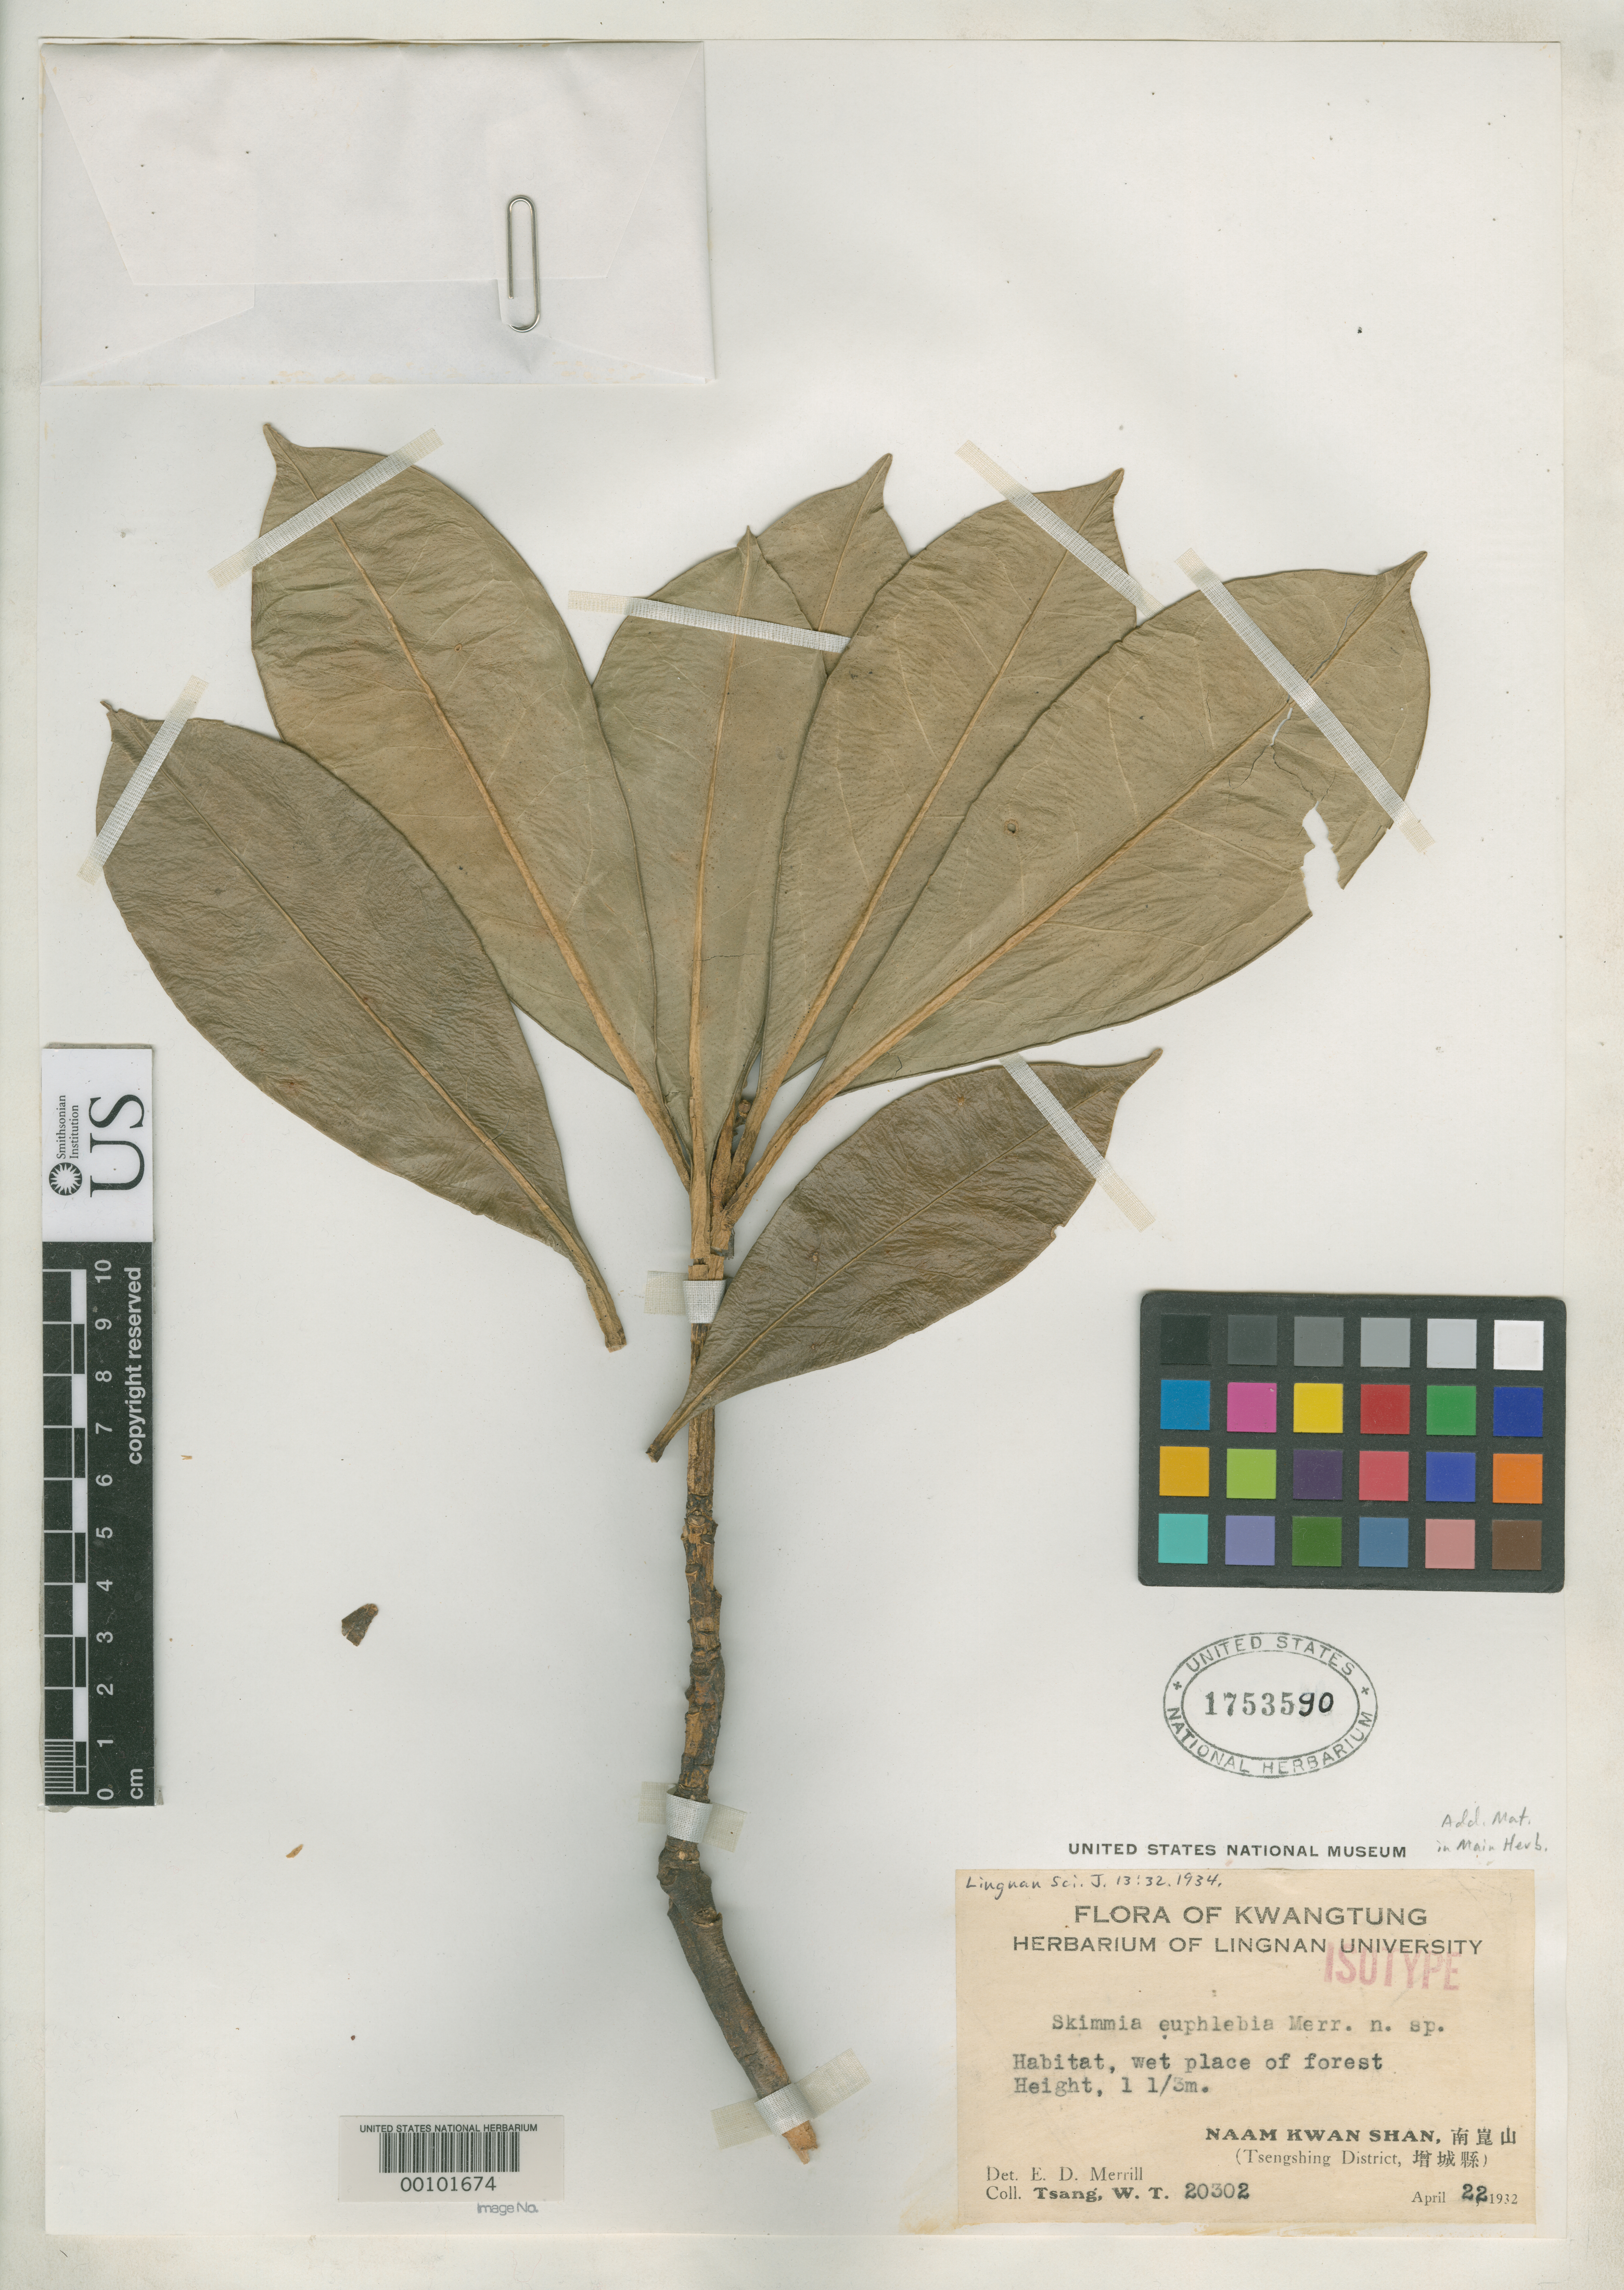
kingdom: Plantae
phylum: Tracheophyta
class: Magnoliopsida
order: Sapindales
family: Rutaceae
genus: Skimmia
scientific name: Skimmia euphlebia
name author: Merr.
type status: Isotype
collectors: W. T. Tsang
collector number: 20302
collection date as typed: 22 Apr 1932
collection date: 1932-04-22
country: China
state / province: Guangdong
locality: Naam Kwan Shan.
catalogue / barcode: US 1753590